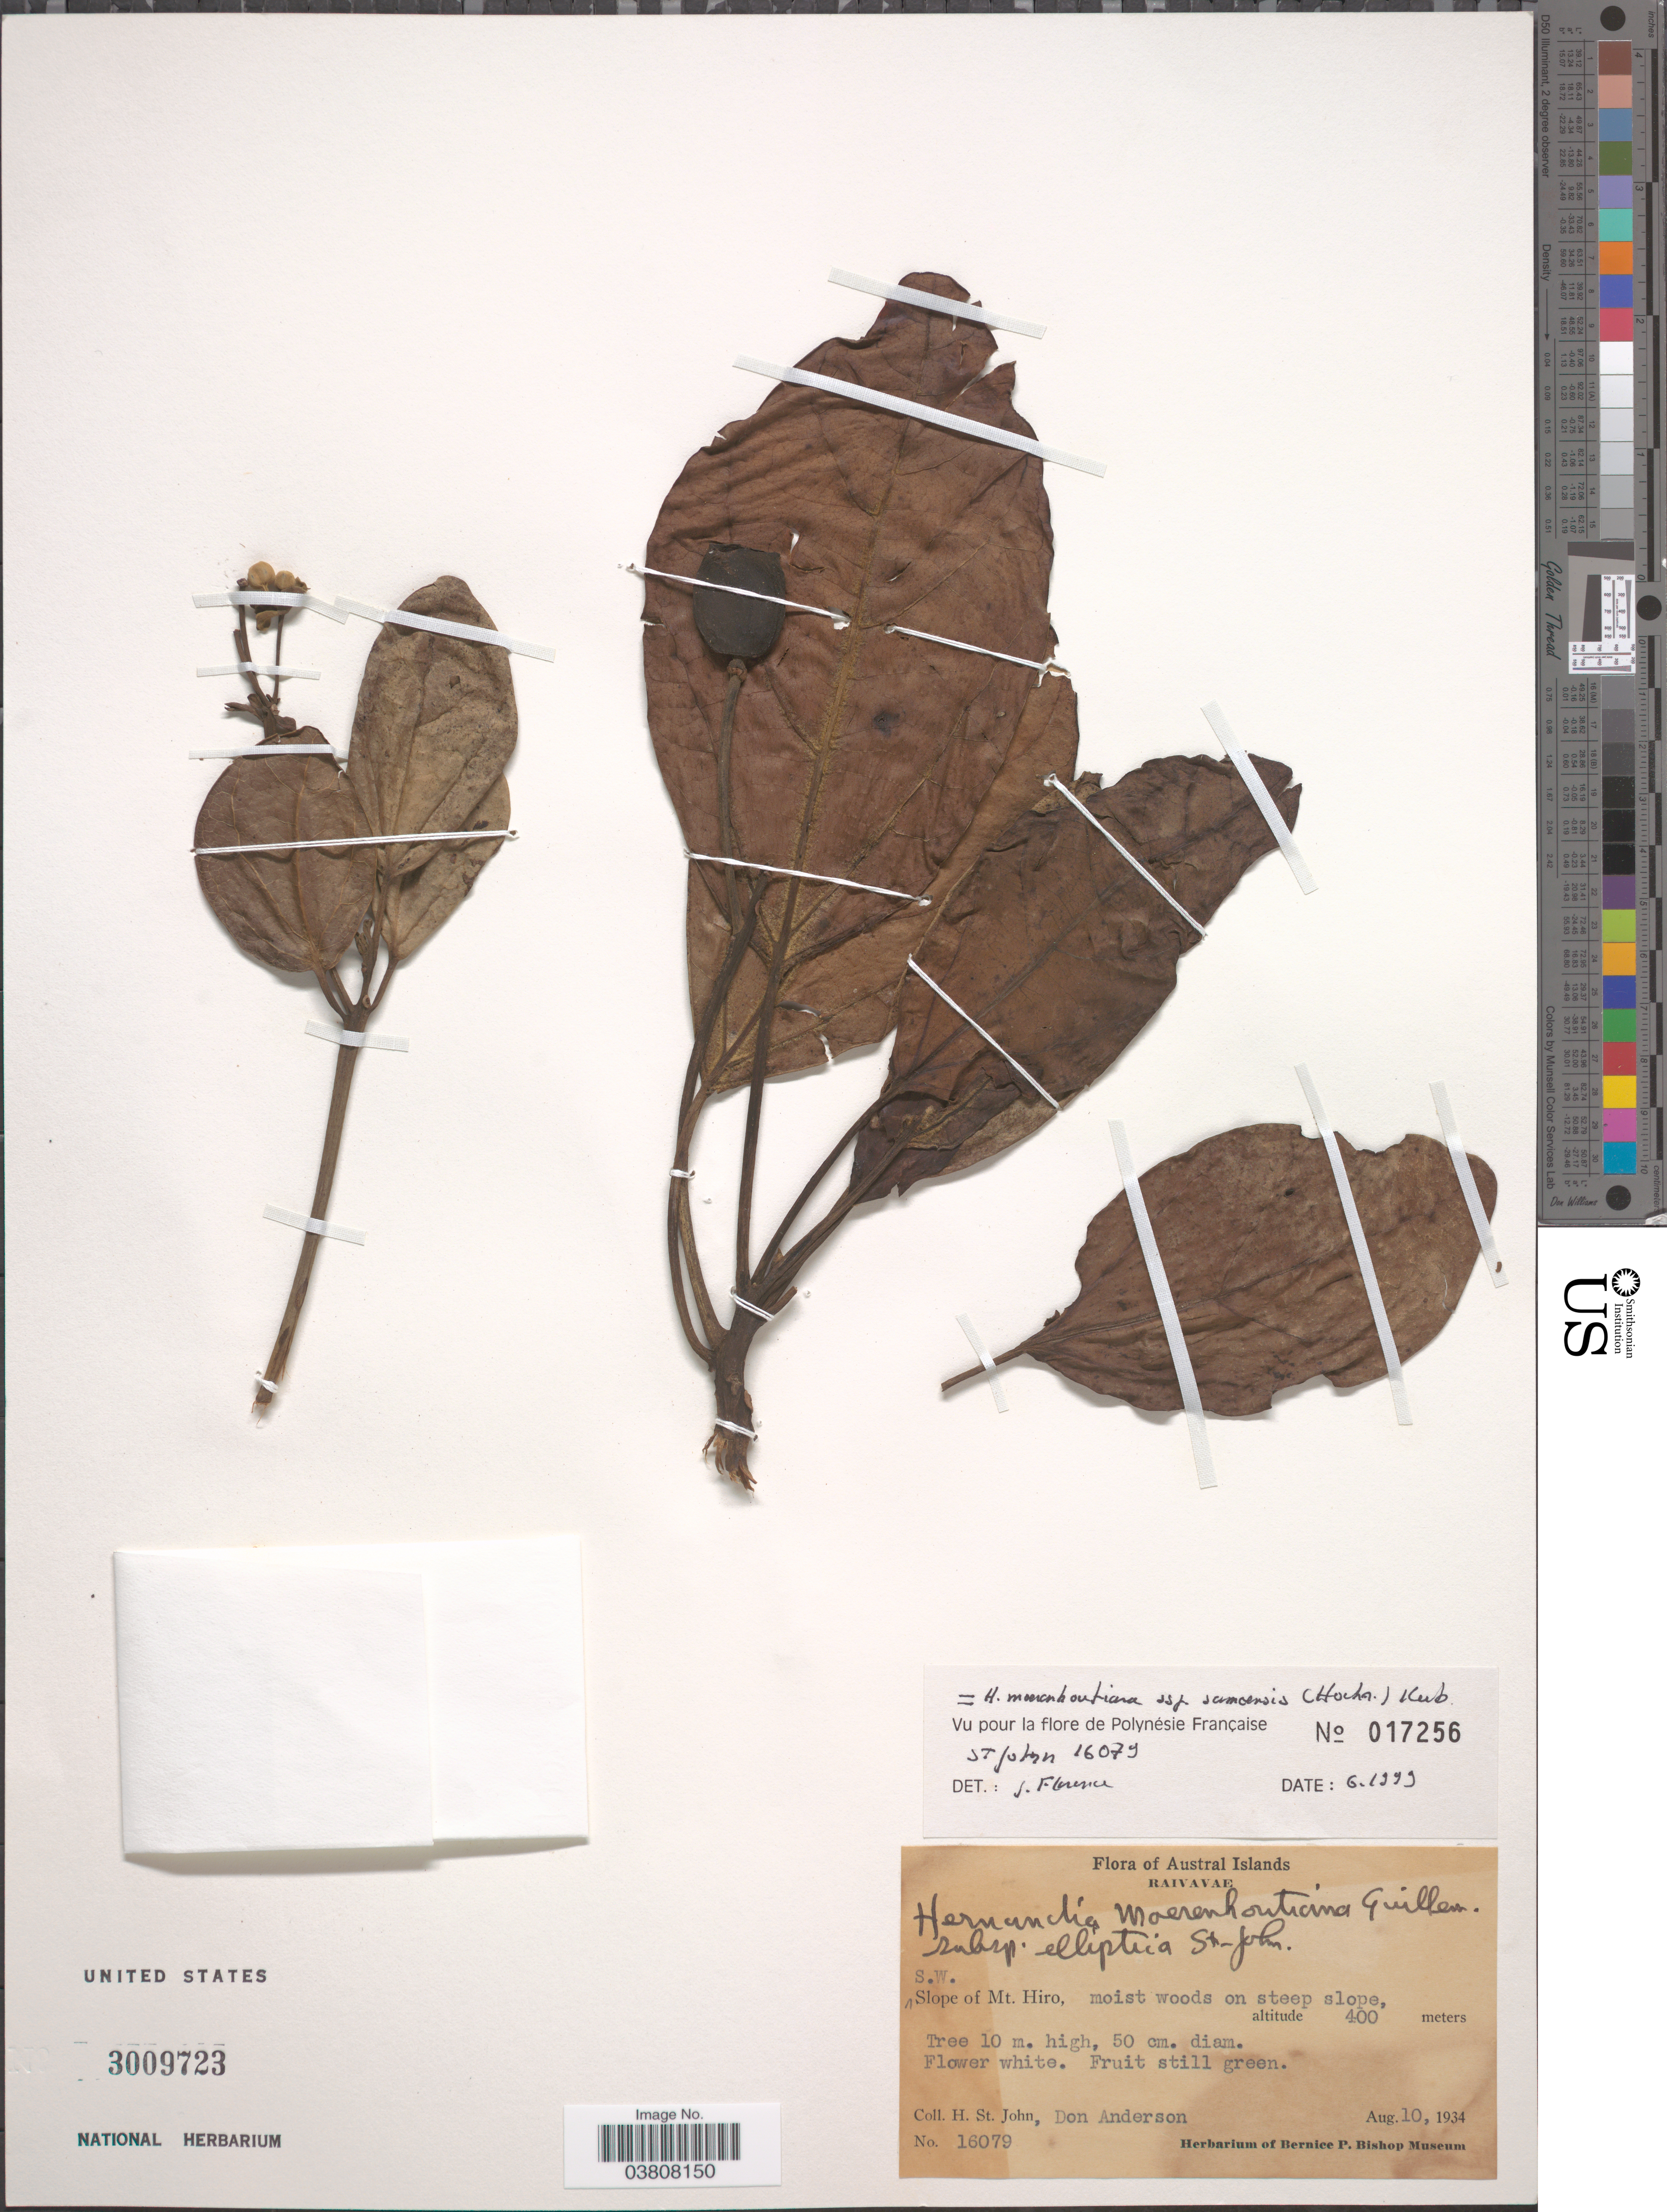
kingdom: Plantae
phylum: Tracheophyta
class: Magnoliopsida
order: Laurales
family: Hernandiaceae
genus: Hernandia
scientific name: Hernandia moerenhoutiana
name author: Guill.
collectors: H. St. John & D. Anderson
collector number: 16079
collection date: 1934-08-10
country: French Polynesia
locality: Austral Islands. Raivavae. S.W. Slope of Mt. Hiro.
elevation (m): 400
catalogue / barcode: US 3009723